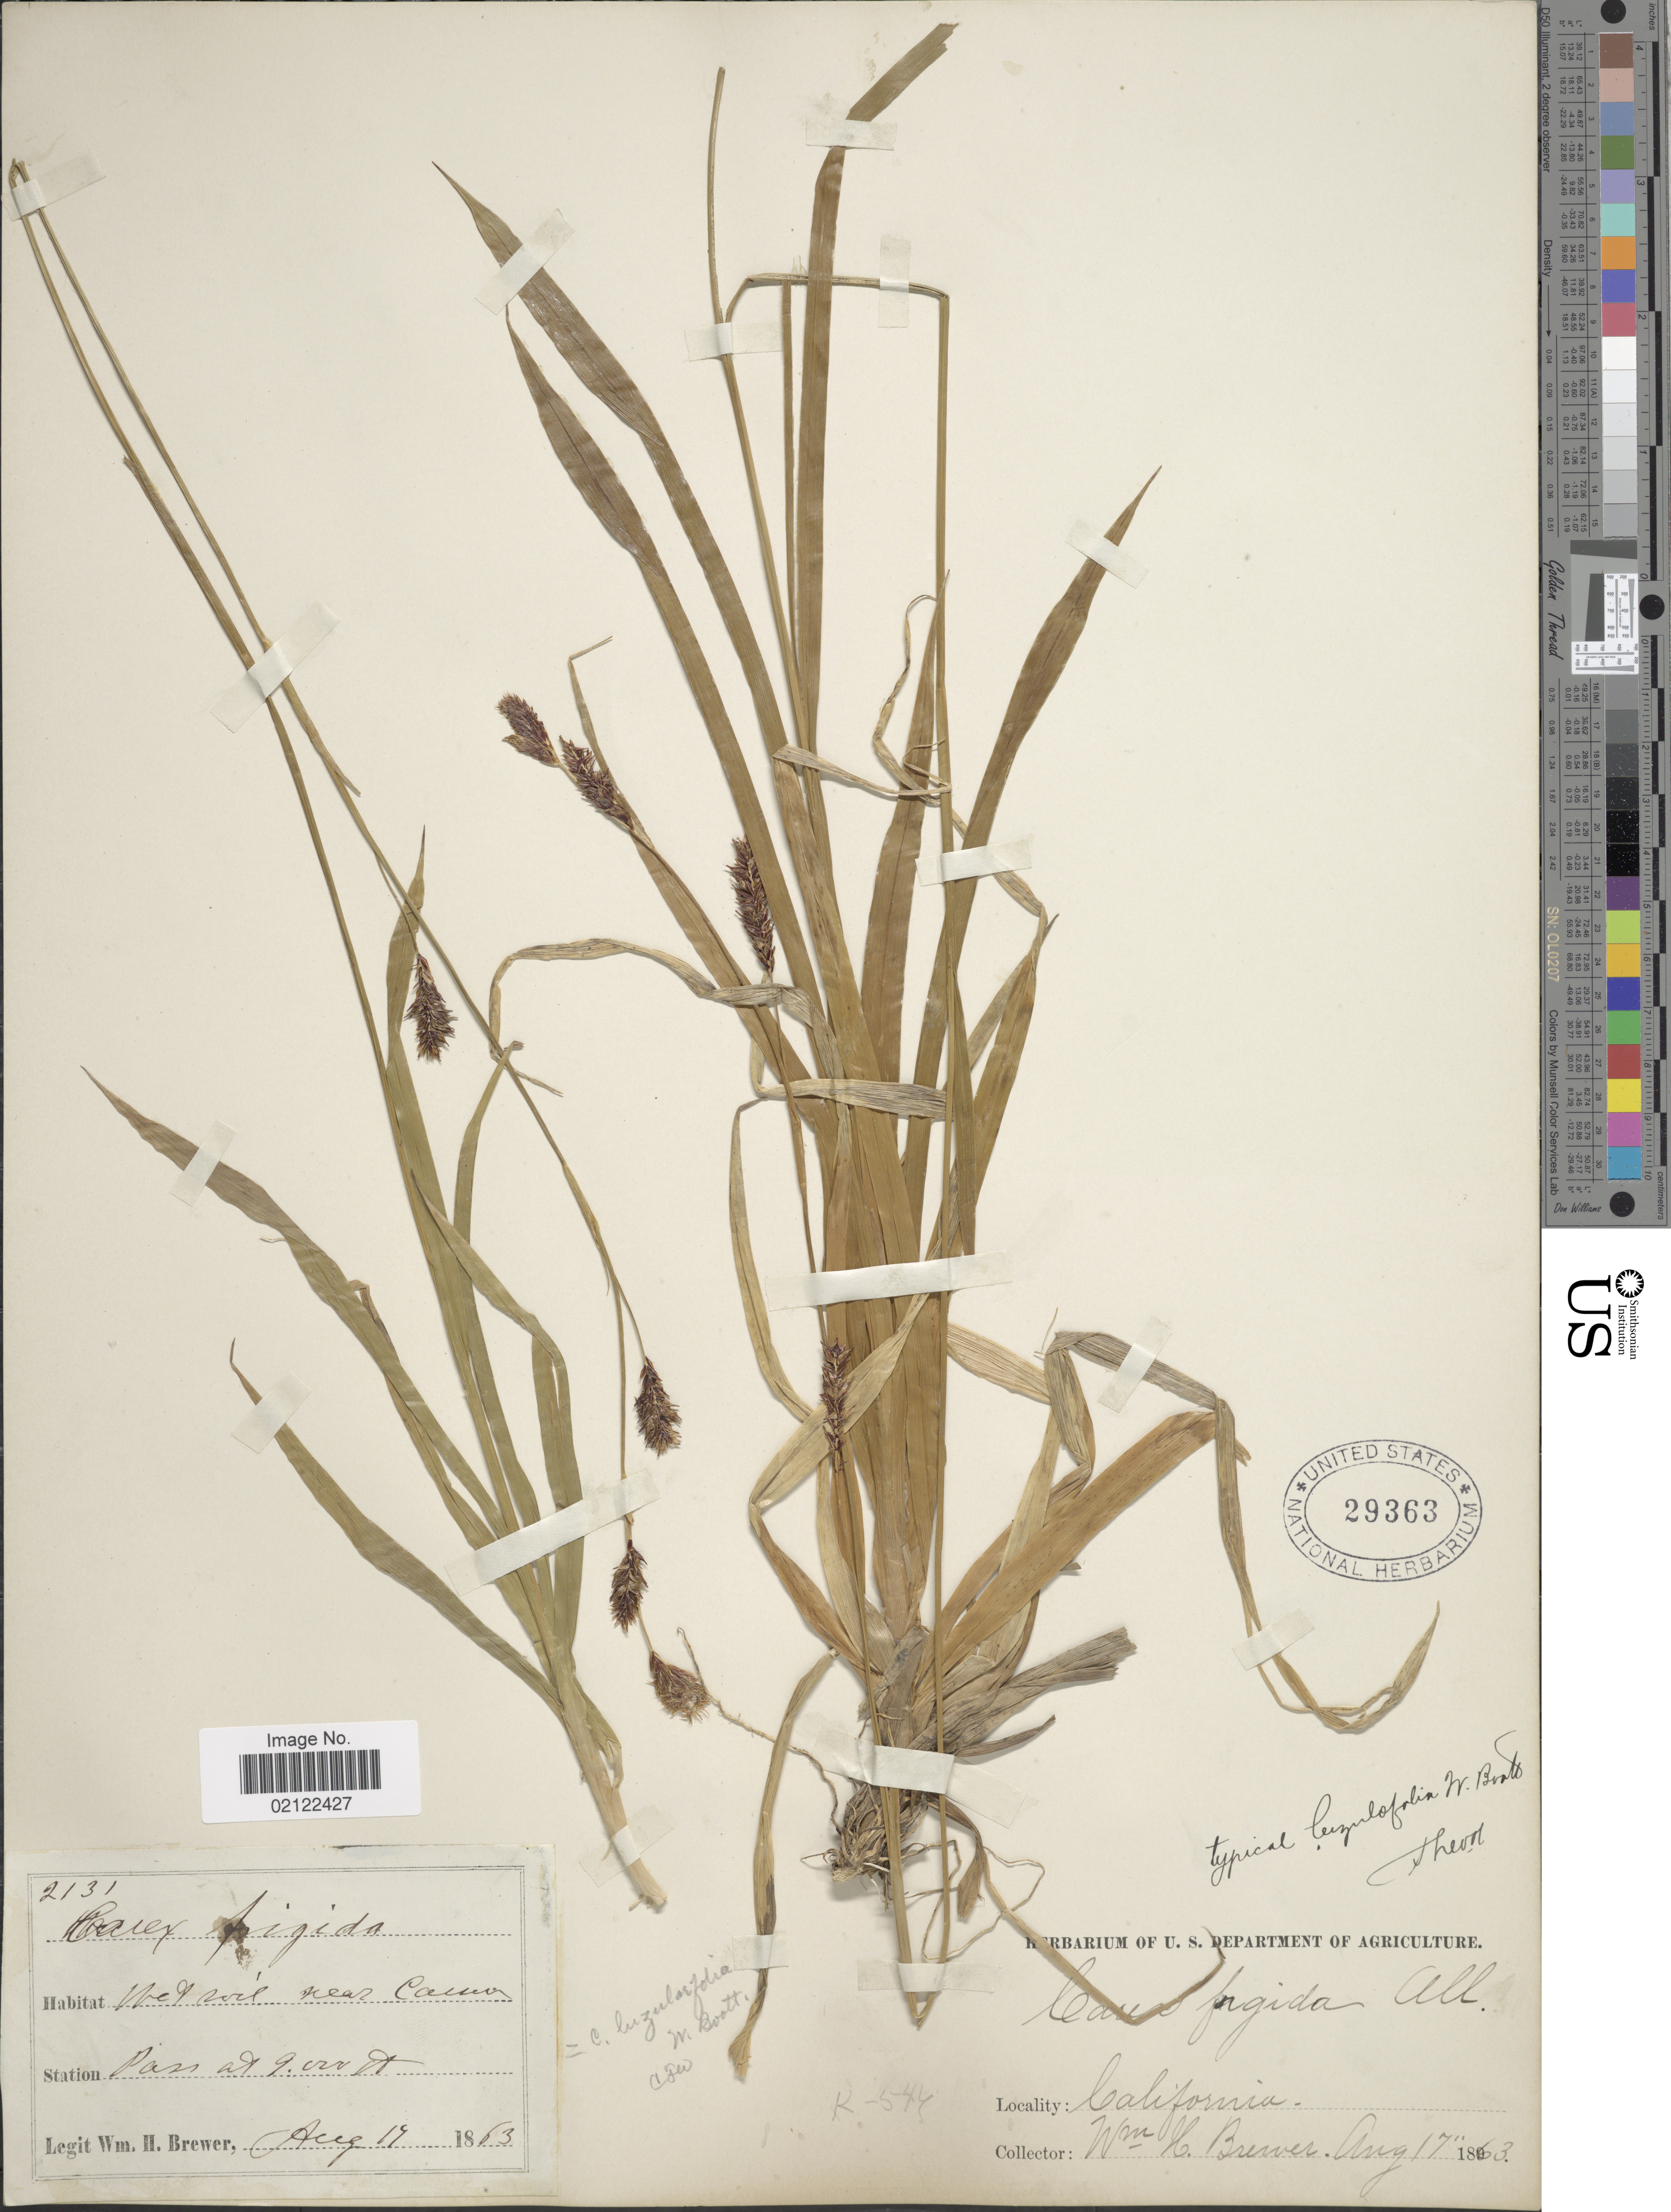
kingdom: Plantae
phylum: Tracheophyta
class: Liliopsida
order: Poales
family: Cyperaceae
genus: Carex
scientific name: Carex luzulifolia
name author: W. Boott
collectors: W. H. Brewer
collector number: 2131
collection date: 1863-08-17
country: United States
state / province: California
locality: Wet soil near Carson Pass.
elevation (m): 2743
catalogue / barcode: US 29363